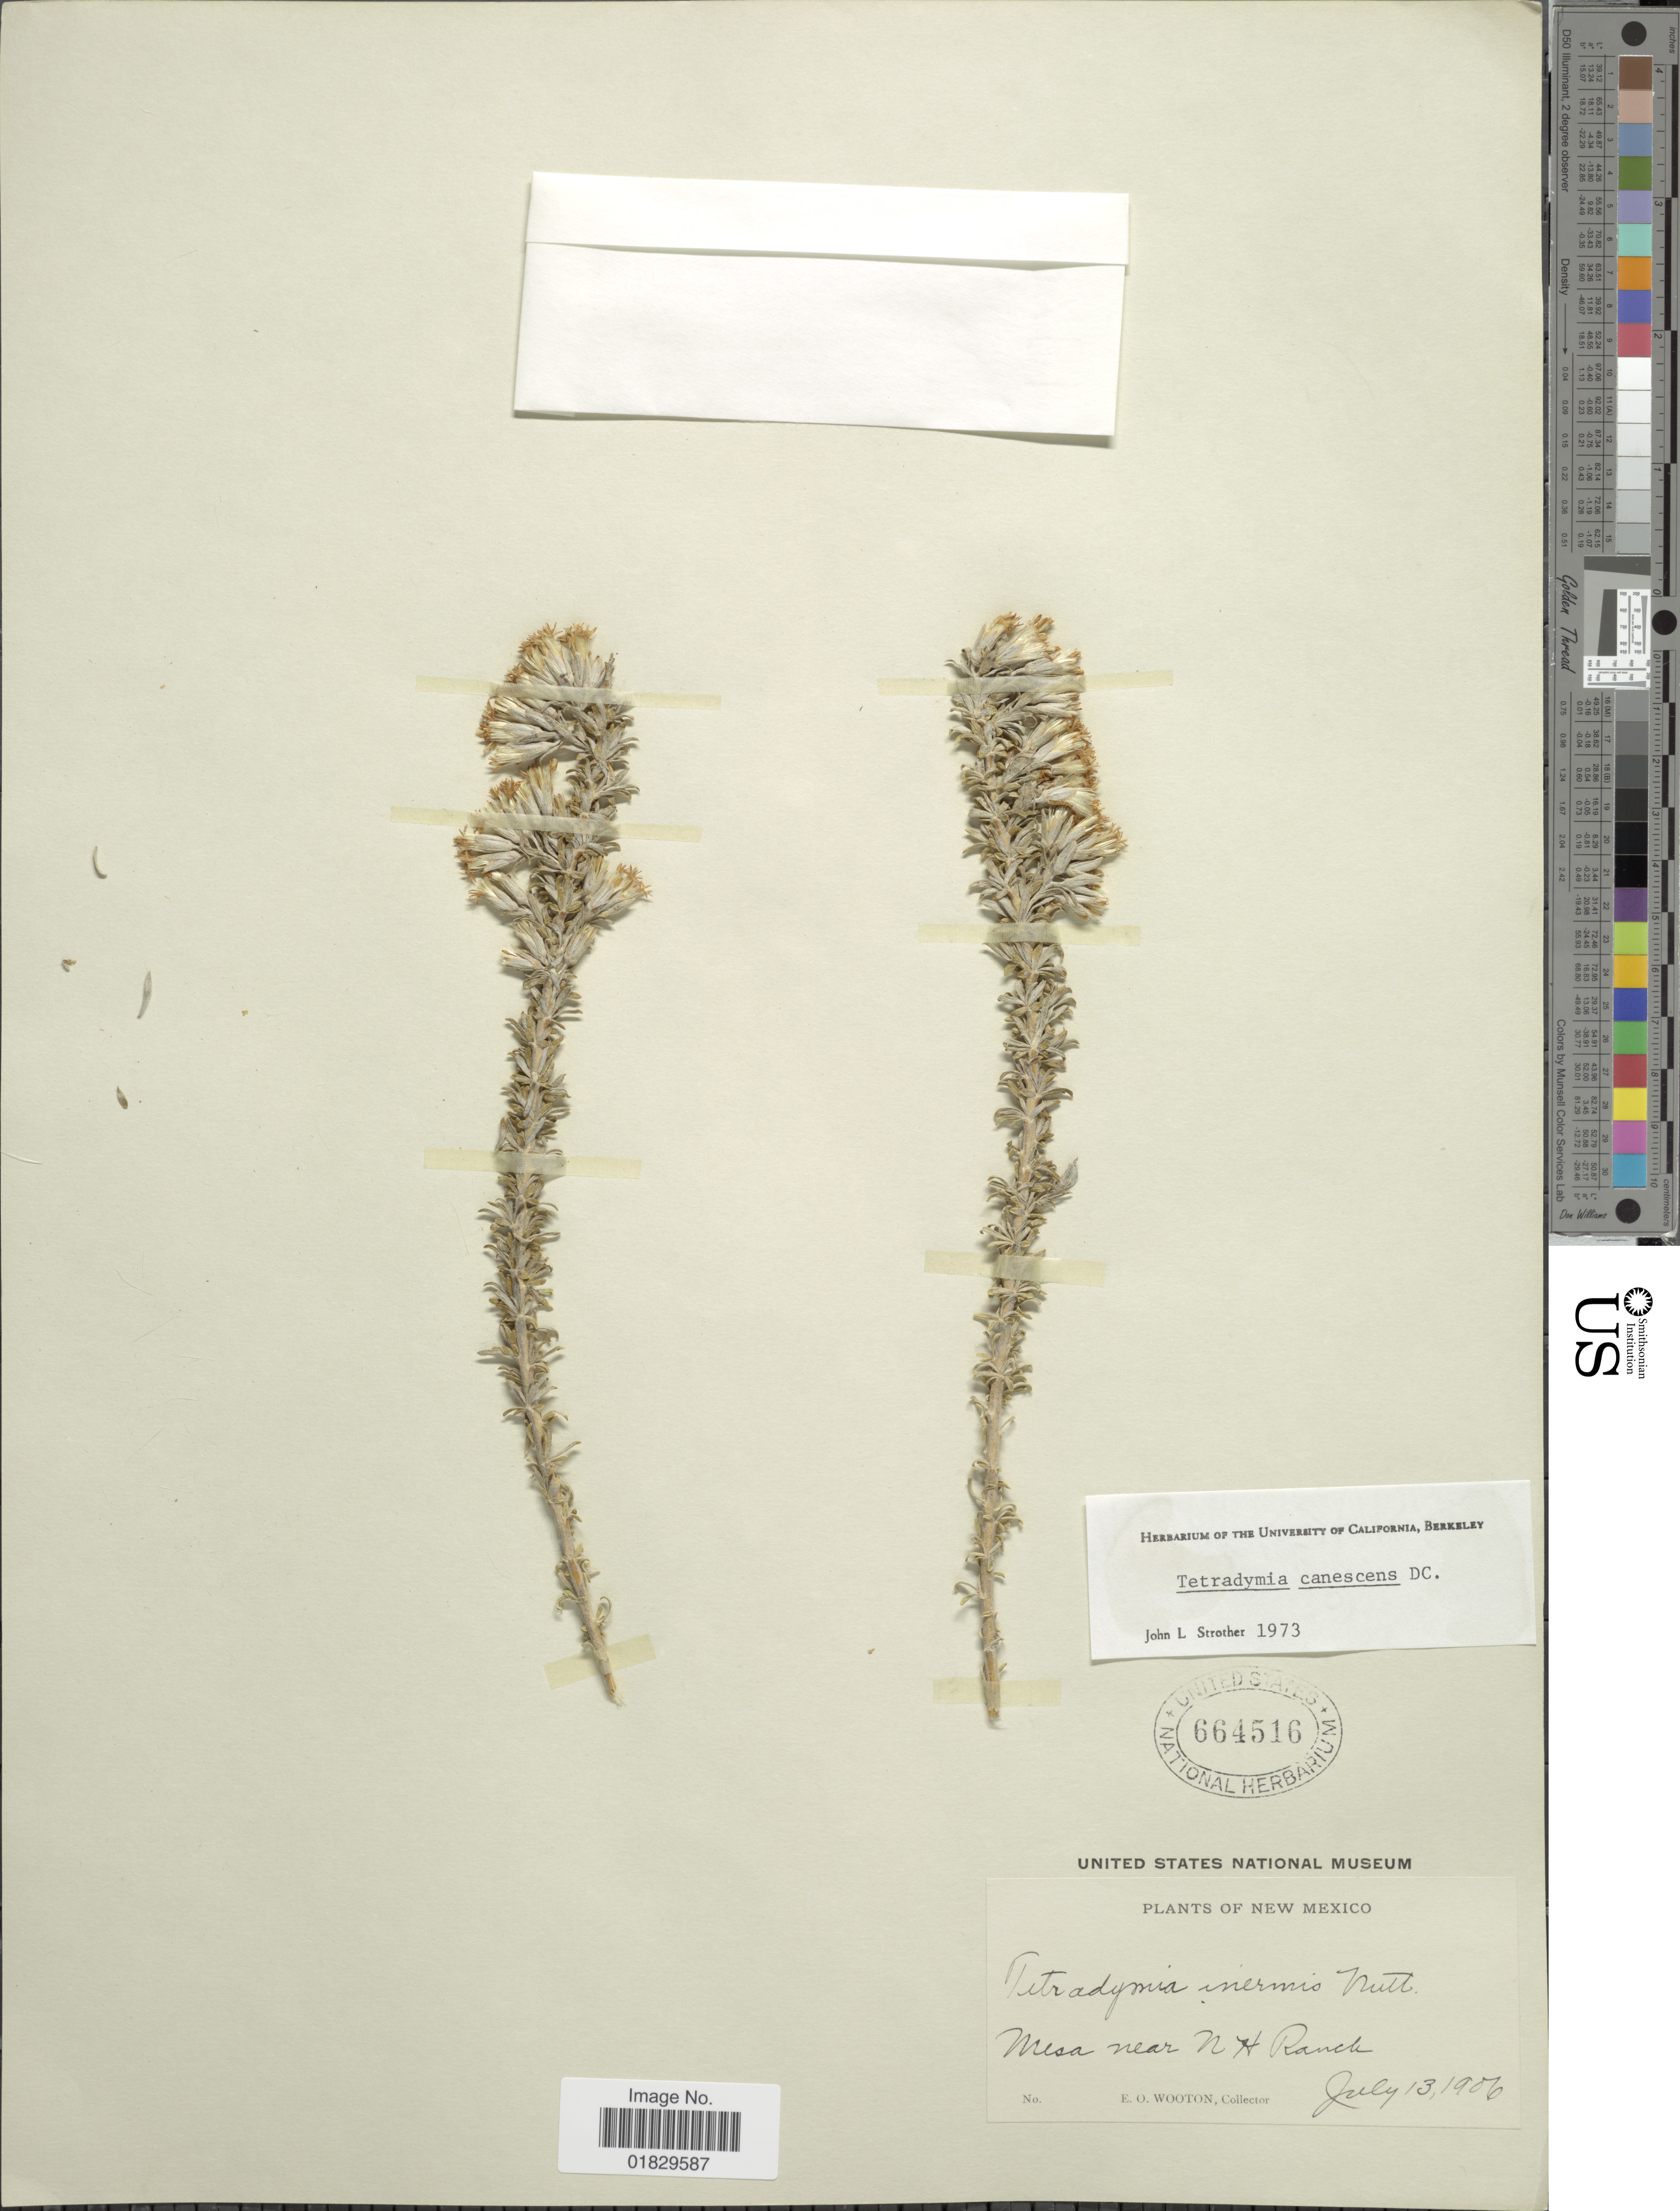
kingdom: Plantae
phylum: Tracheophyta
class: Magnoliopsida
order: Asterales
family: Asteraceae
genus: Tetradymia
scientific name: Tetradymia canescens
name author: DC.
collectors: E. O. Wooton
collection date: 1906-07-13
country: United States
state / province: New Mexico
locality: Mesa near N H Ranch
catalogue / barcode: US 664516